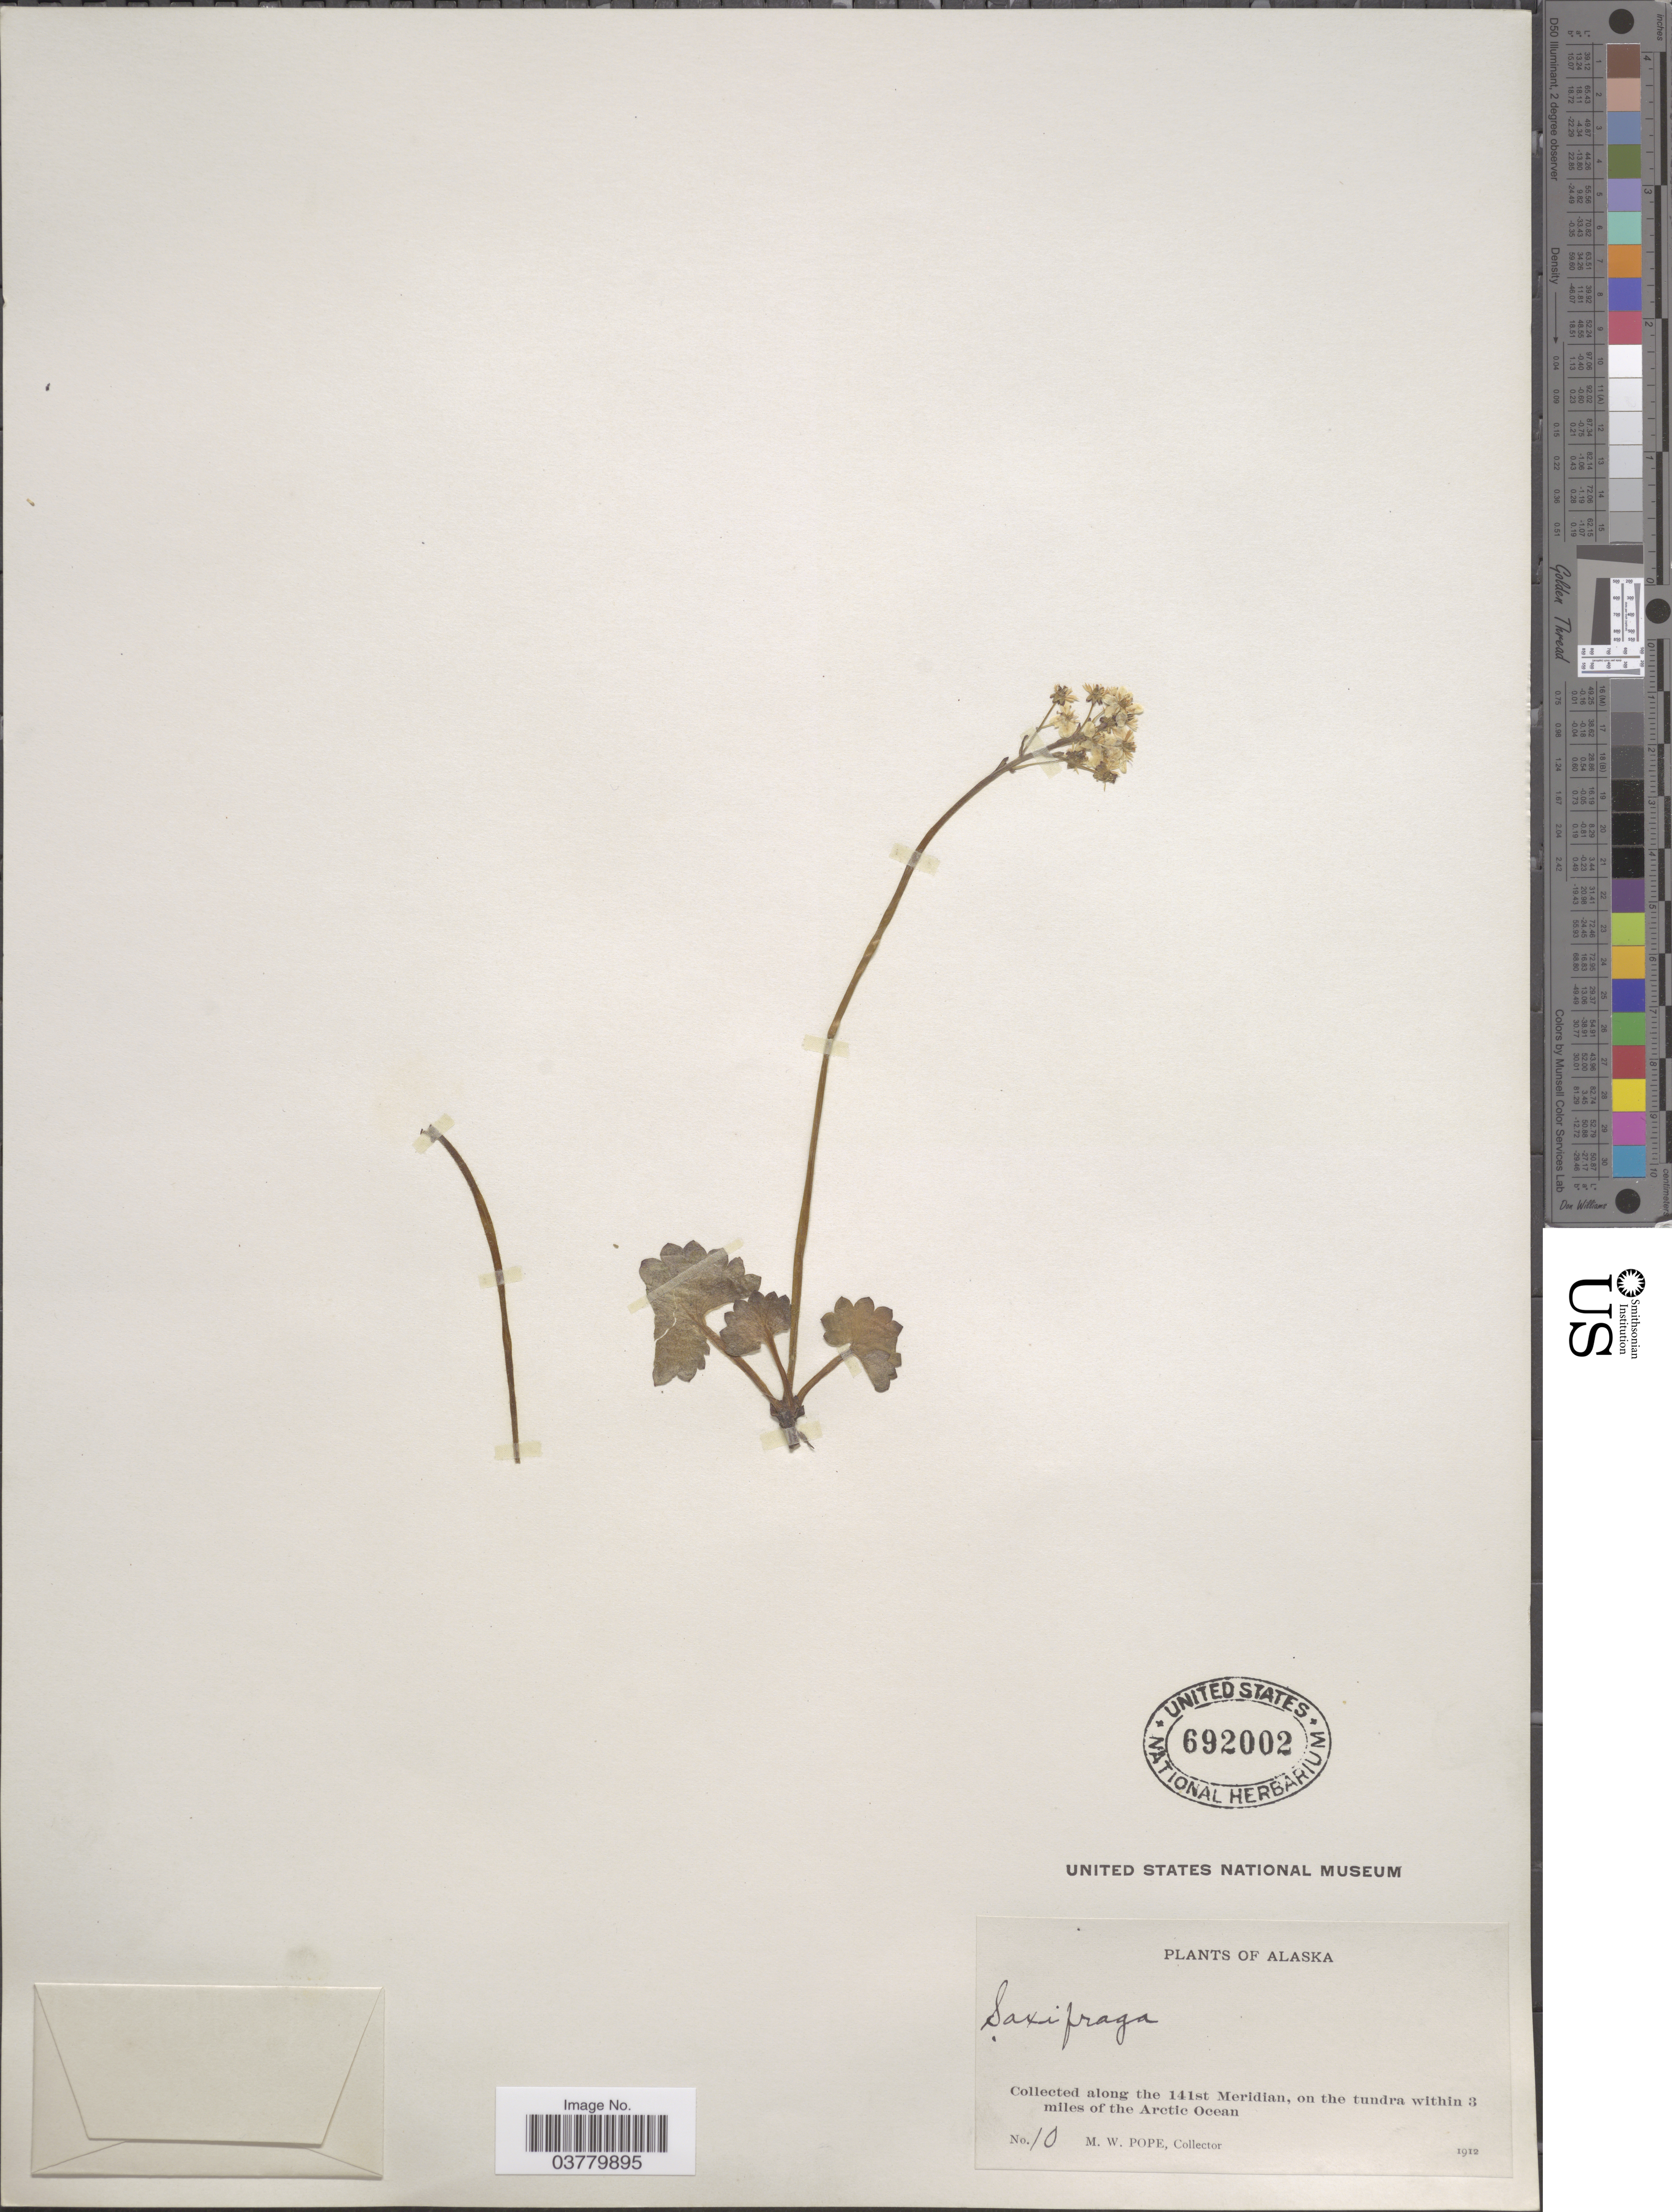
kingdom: Plantae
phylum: Tracheophyta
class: Magnoliopsida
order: Saxifragales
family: Saxifragaceae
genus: Micranthes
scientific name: Micranthes nelsoniana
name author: (D. Don) Small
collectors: M. Pope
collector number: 10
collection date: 1912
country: United States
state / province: Alaska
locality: Along the 141st Meridian, on the tundra within 3 miles of the Arctic Ocean.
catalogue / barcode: US 692002